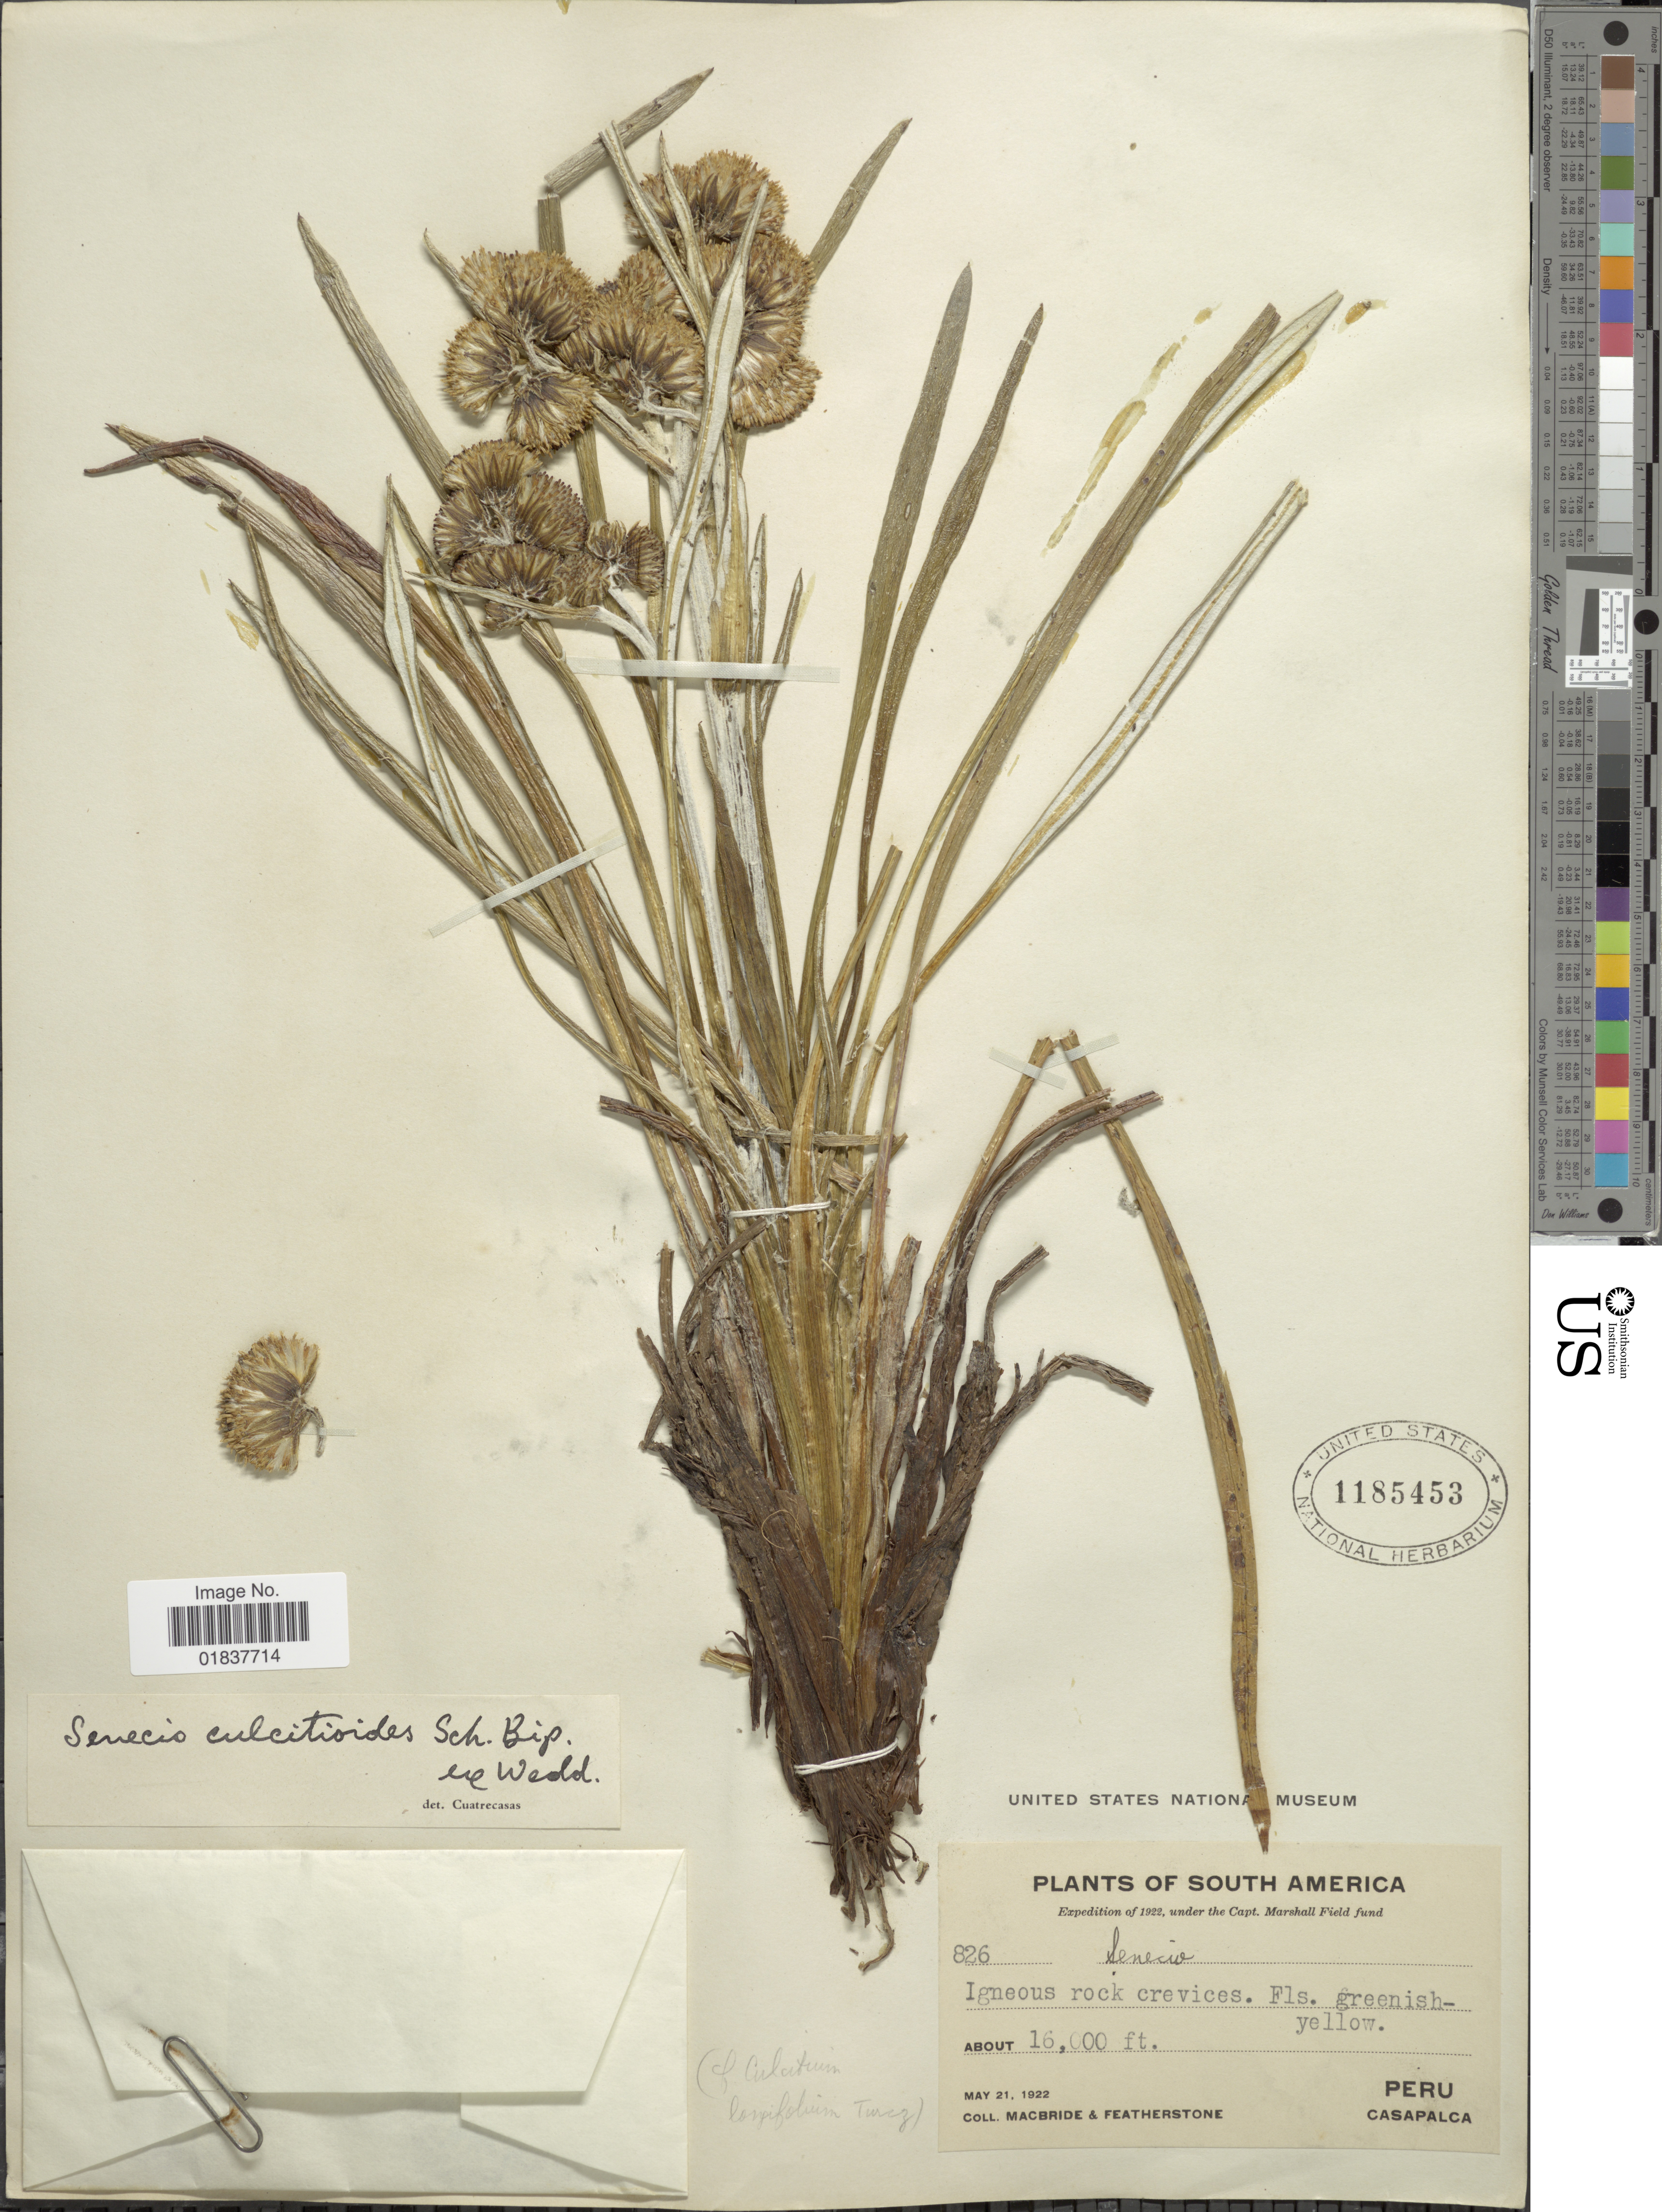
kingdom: Plantae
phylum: Tracheophyta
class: Magnoliopsida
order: Asterales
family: Asteraceae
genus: Senecio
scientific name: Senecio comosus var. culcitioides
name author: (Sch. Bip. ex Wedd.) Cabrera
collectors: Macbride, -- & -. Featherstone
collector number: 826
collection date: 1922-05-21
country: Peru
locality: South America, Casapalca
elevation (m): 4877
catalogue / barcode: US 1185453